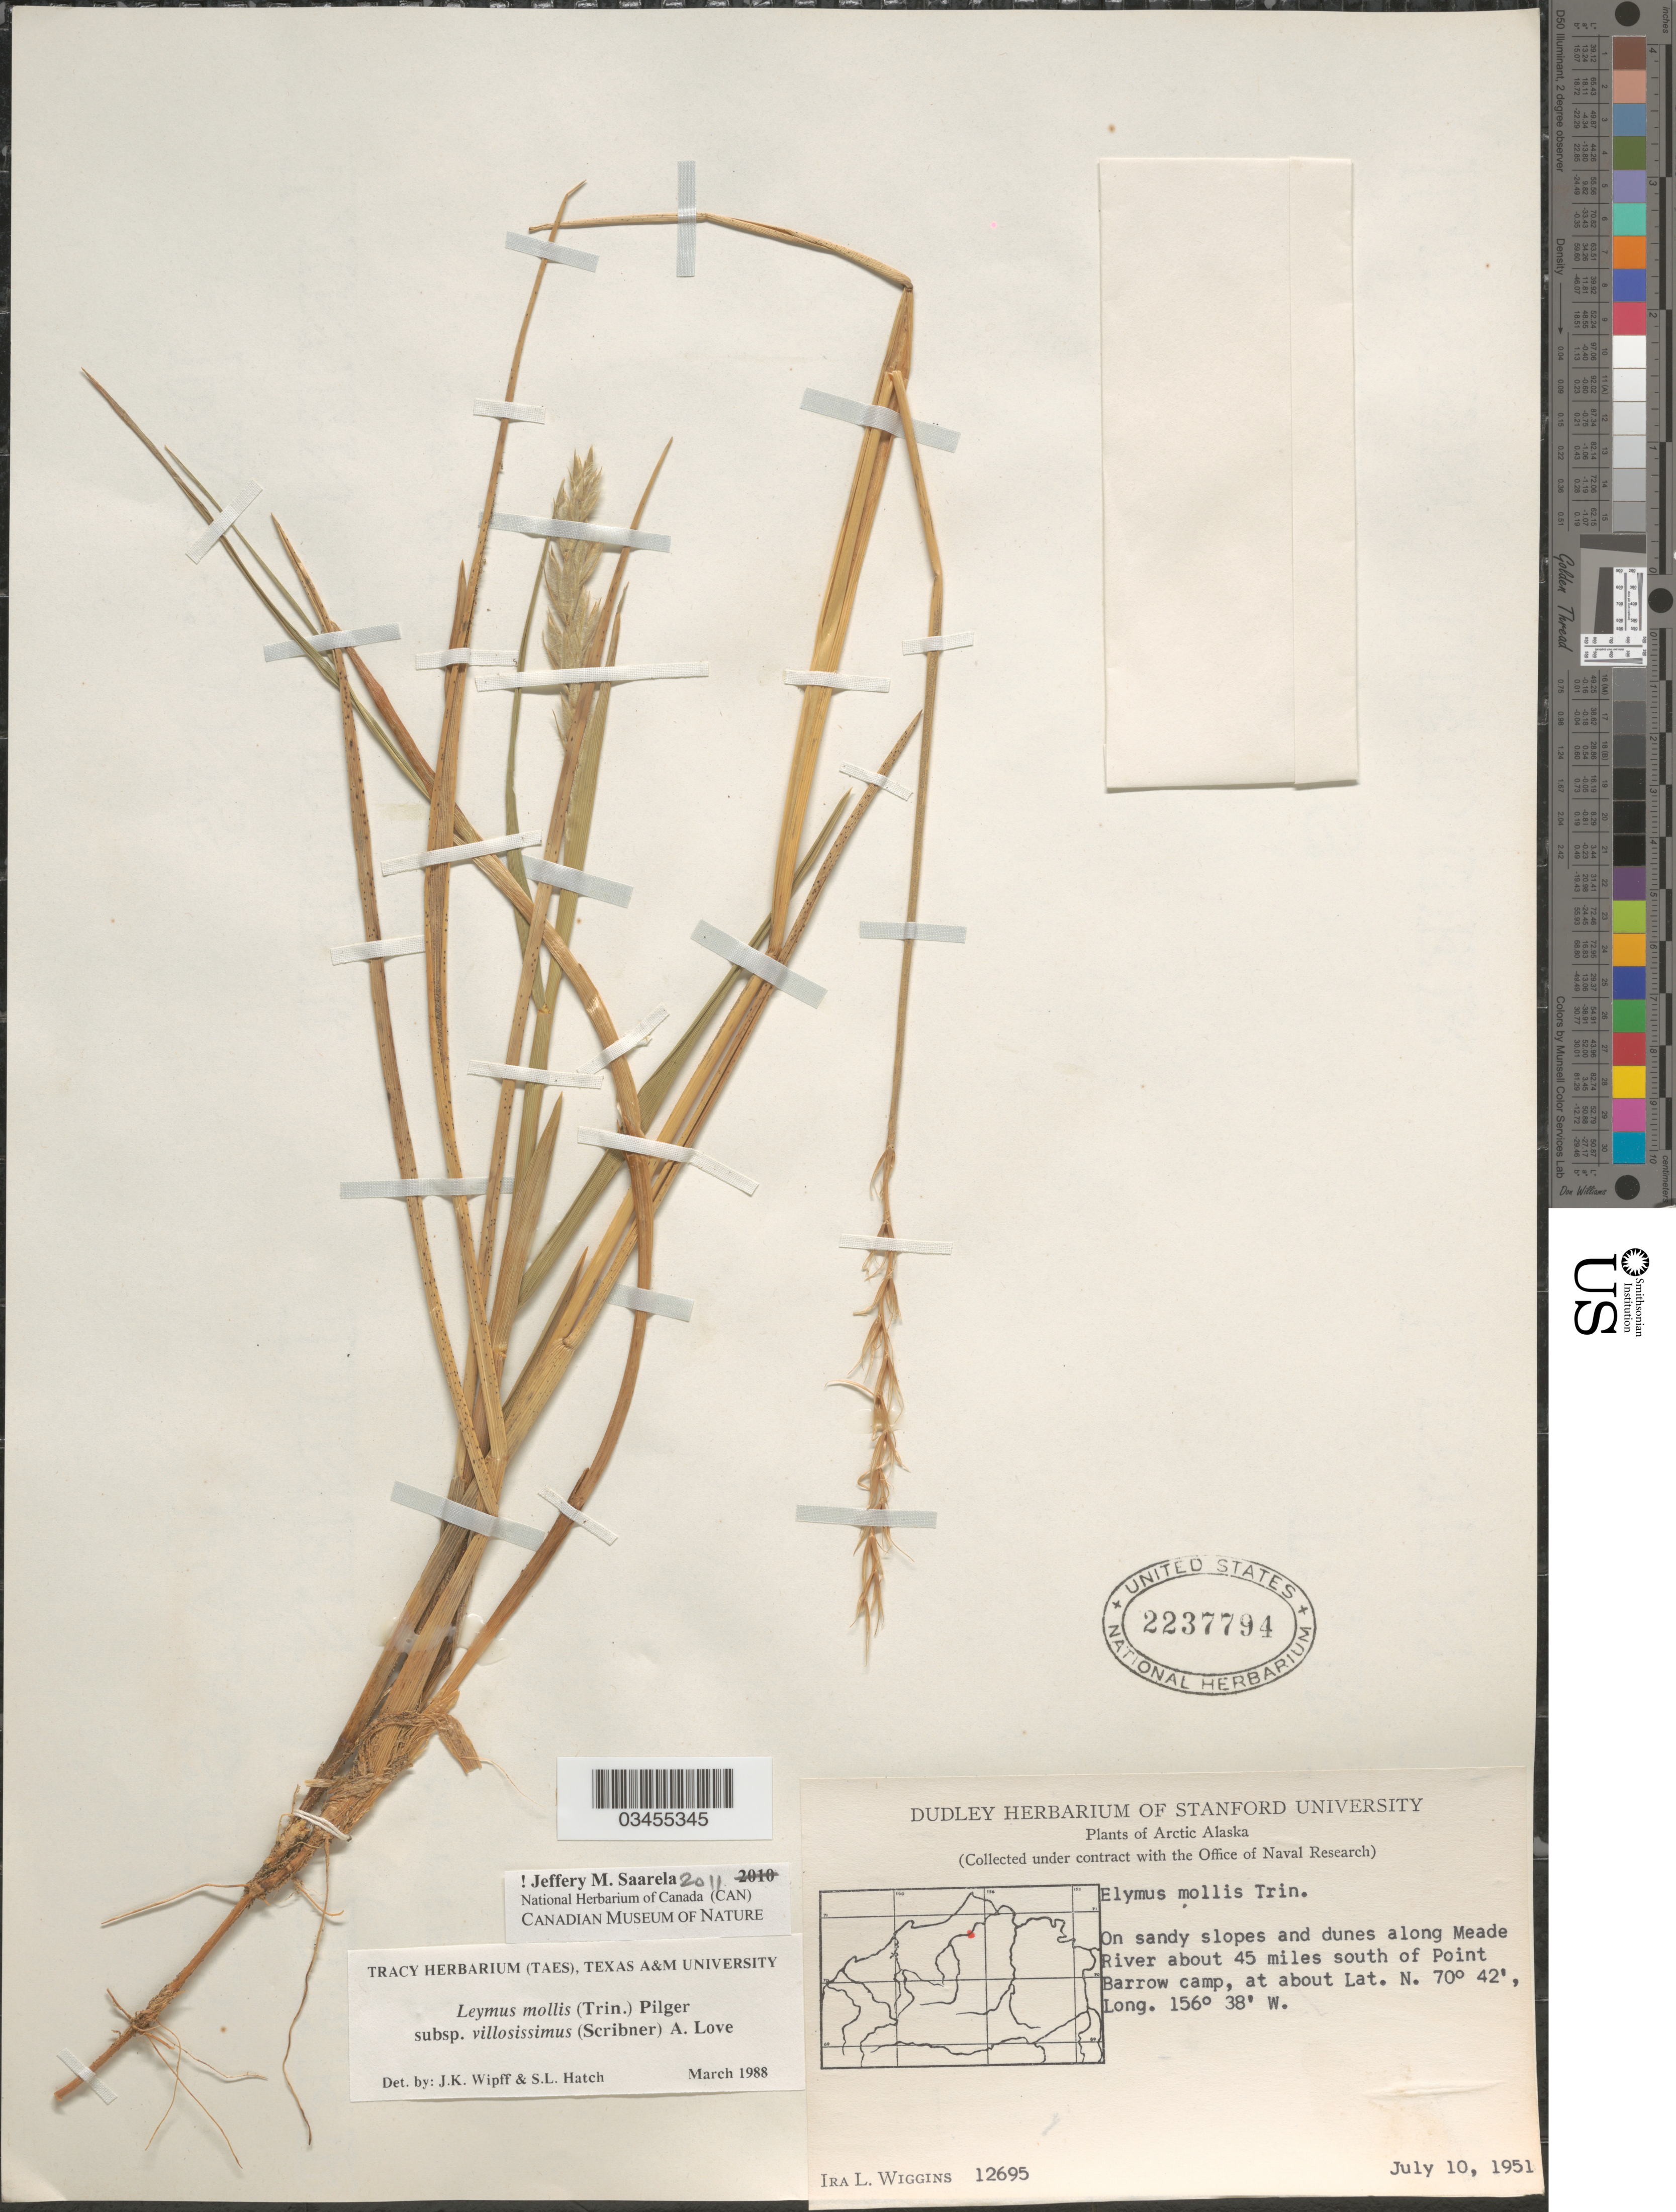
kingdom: Plantae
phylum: Tracheophyta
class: Liliopsida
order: Poales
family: Poaceae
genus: Leymus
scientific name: Leymus mollis subsp. villosissimus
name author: (Scribn.) Á. Löve & D. Löve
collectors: I. L. Wiggins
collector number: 12695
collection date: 1951-07-10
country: United States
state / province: Alaska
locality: Arctic Alaska. On sandy slopes and dunes along Meade River about 45 miles south of Point Barrow camp.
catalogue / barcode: US 2237794